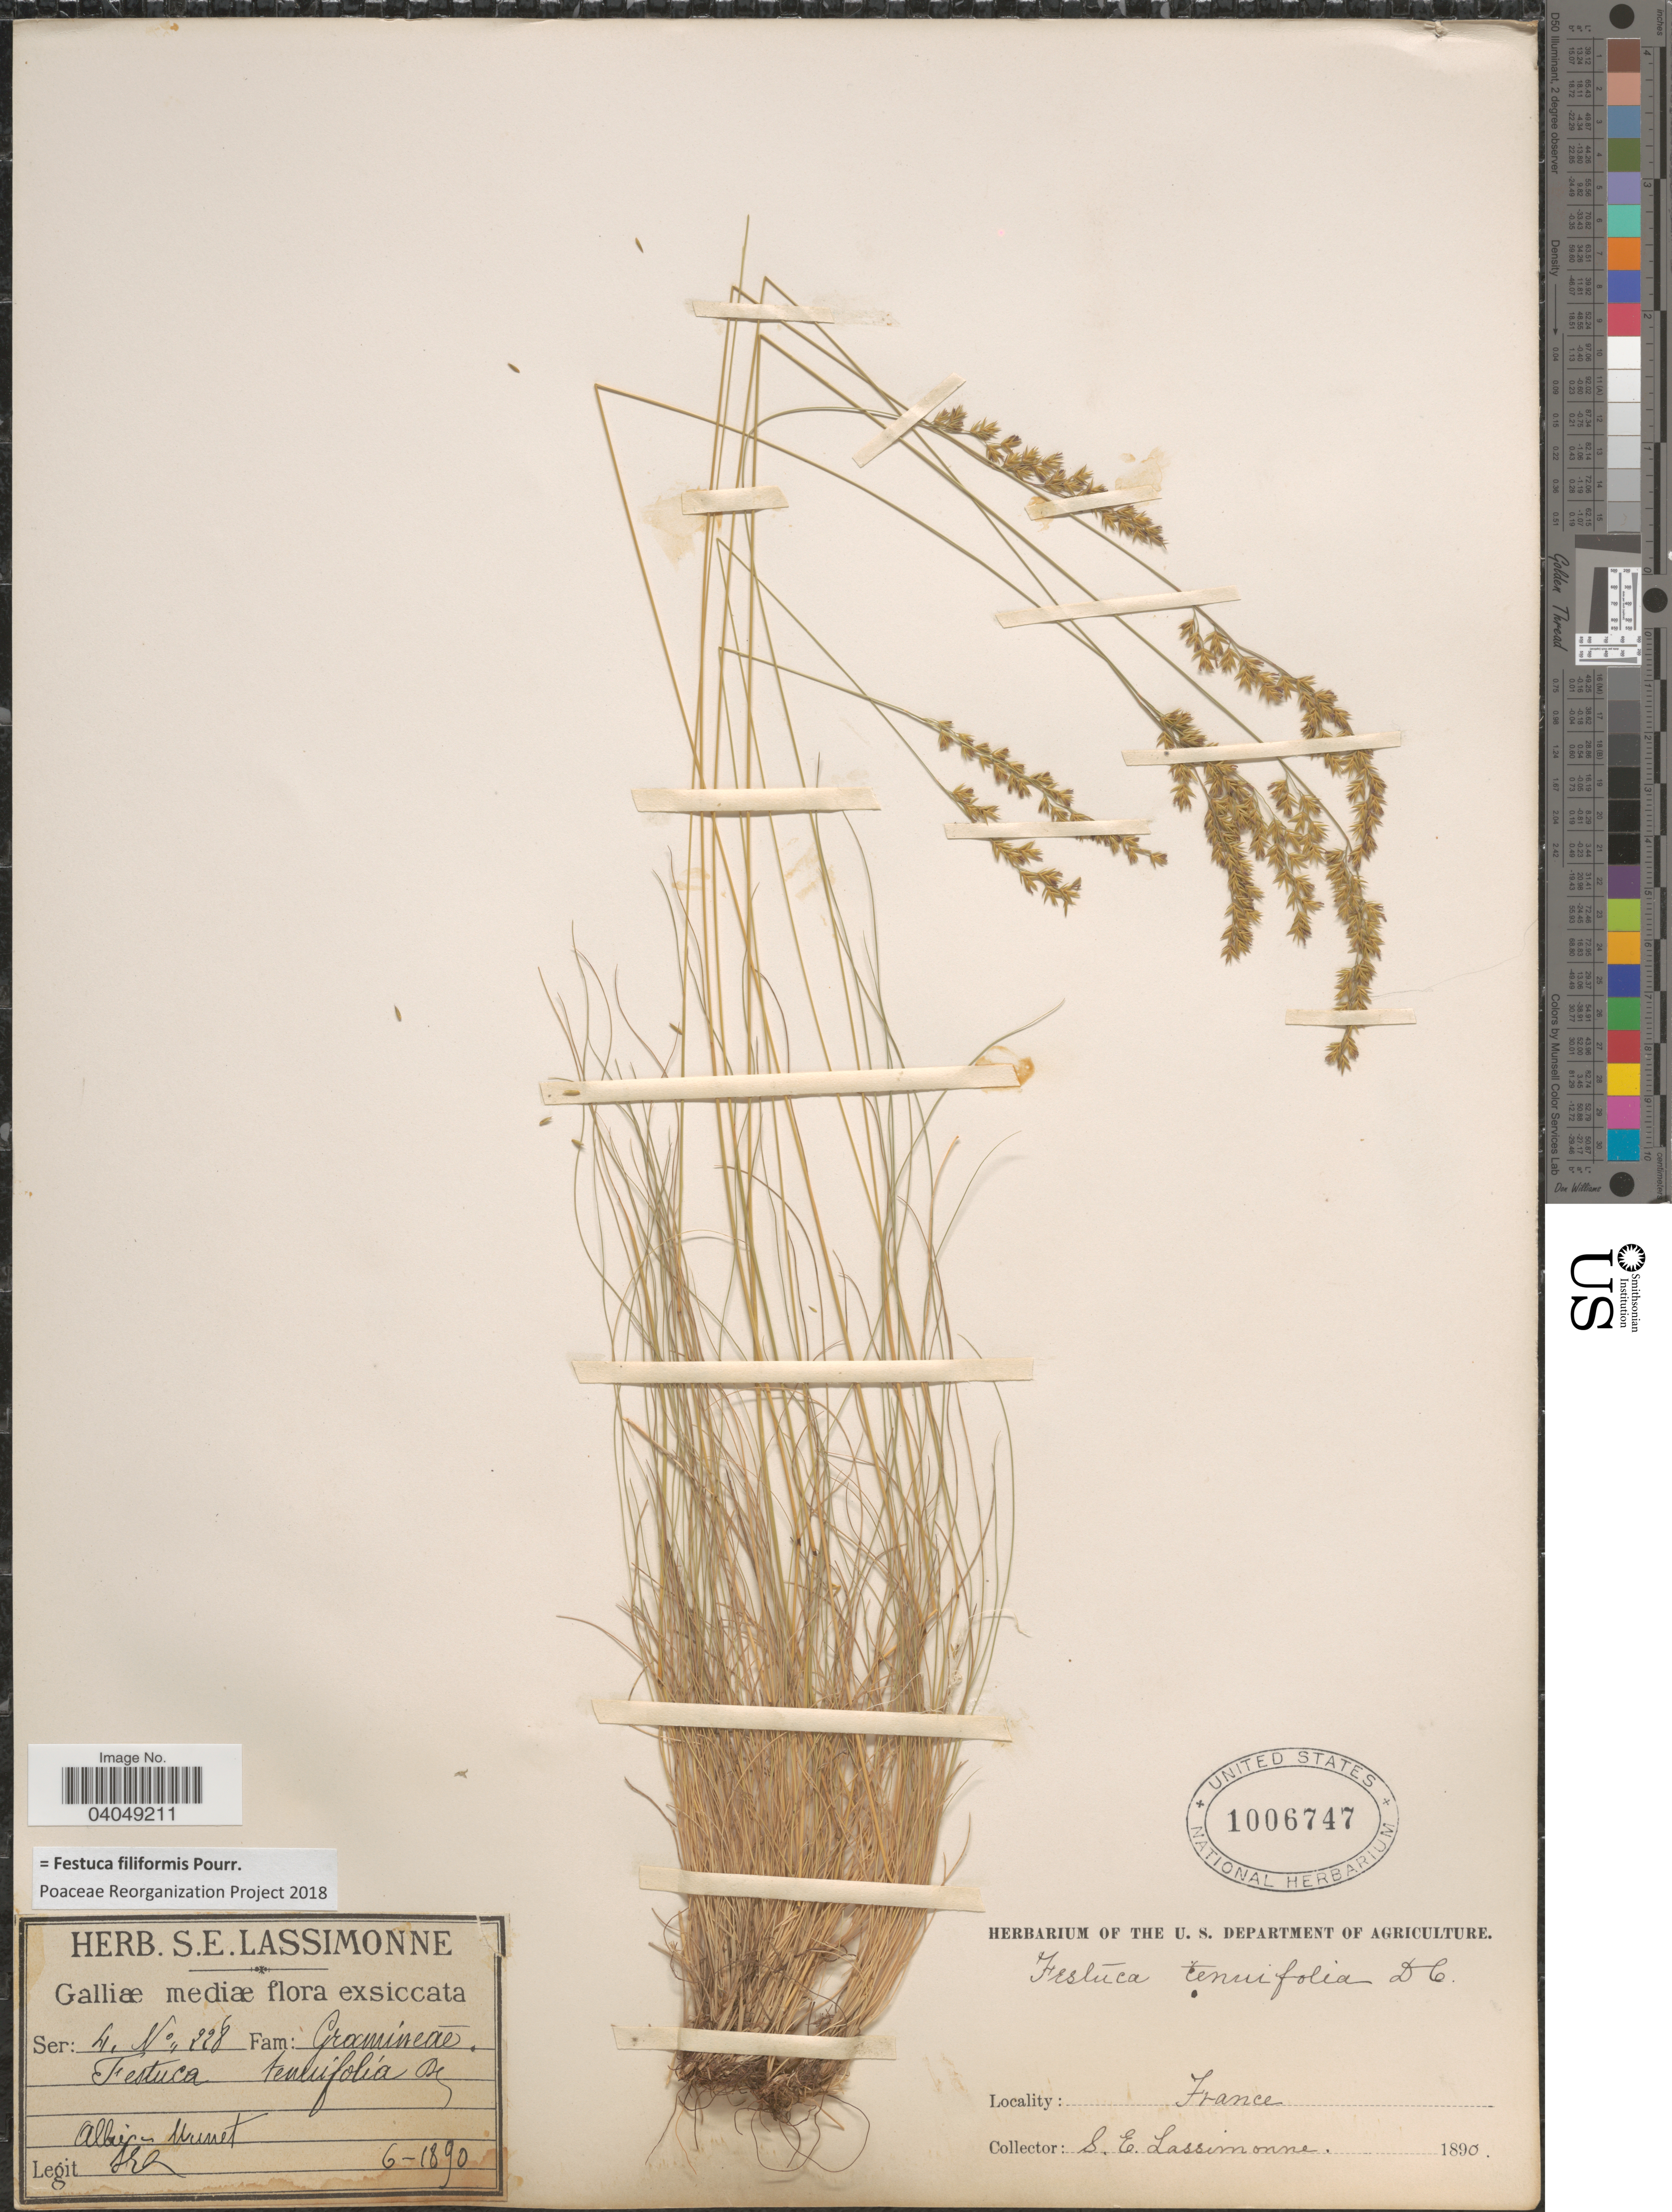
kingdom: Plantae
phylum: Tracheophyta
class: Liliopsida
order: Poales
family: Poaceae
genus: Festuca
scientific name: Festuca filiformis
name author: Pourr.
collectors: S. Lassimonne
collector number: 228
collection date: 1890-06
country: France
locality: Galliæ mediæ. Allier-Munet.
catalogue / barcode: US 1006747